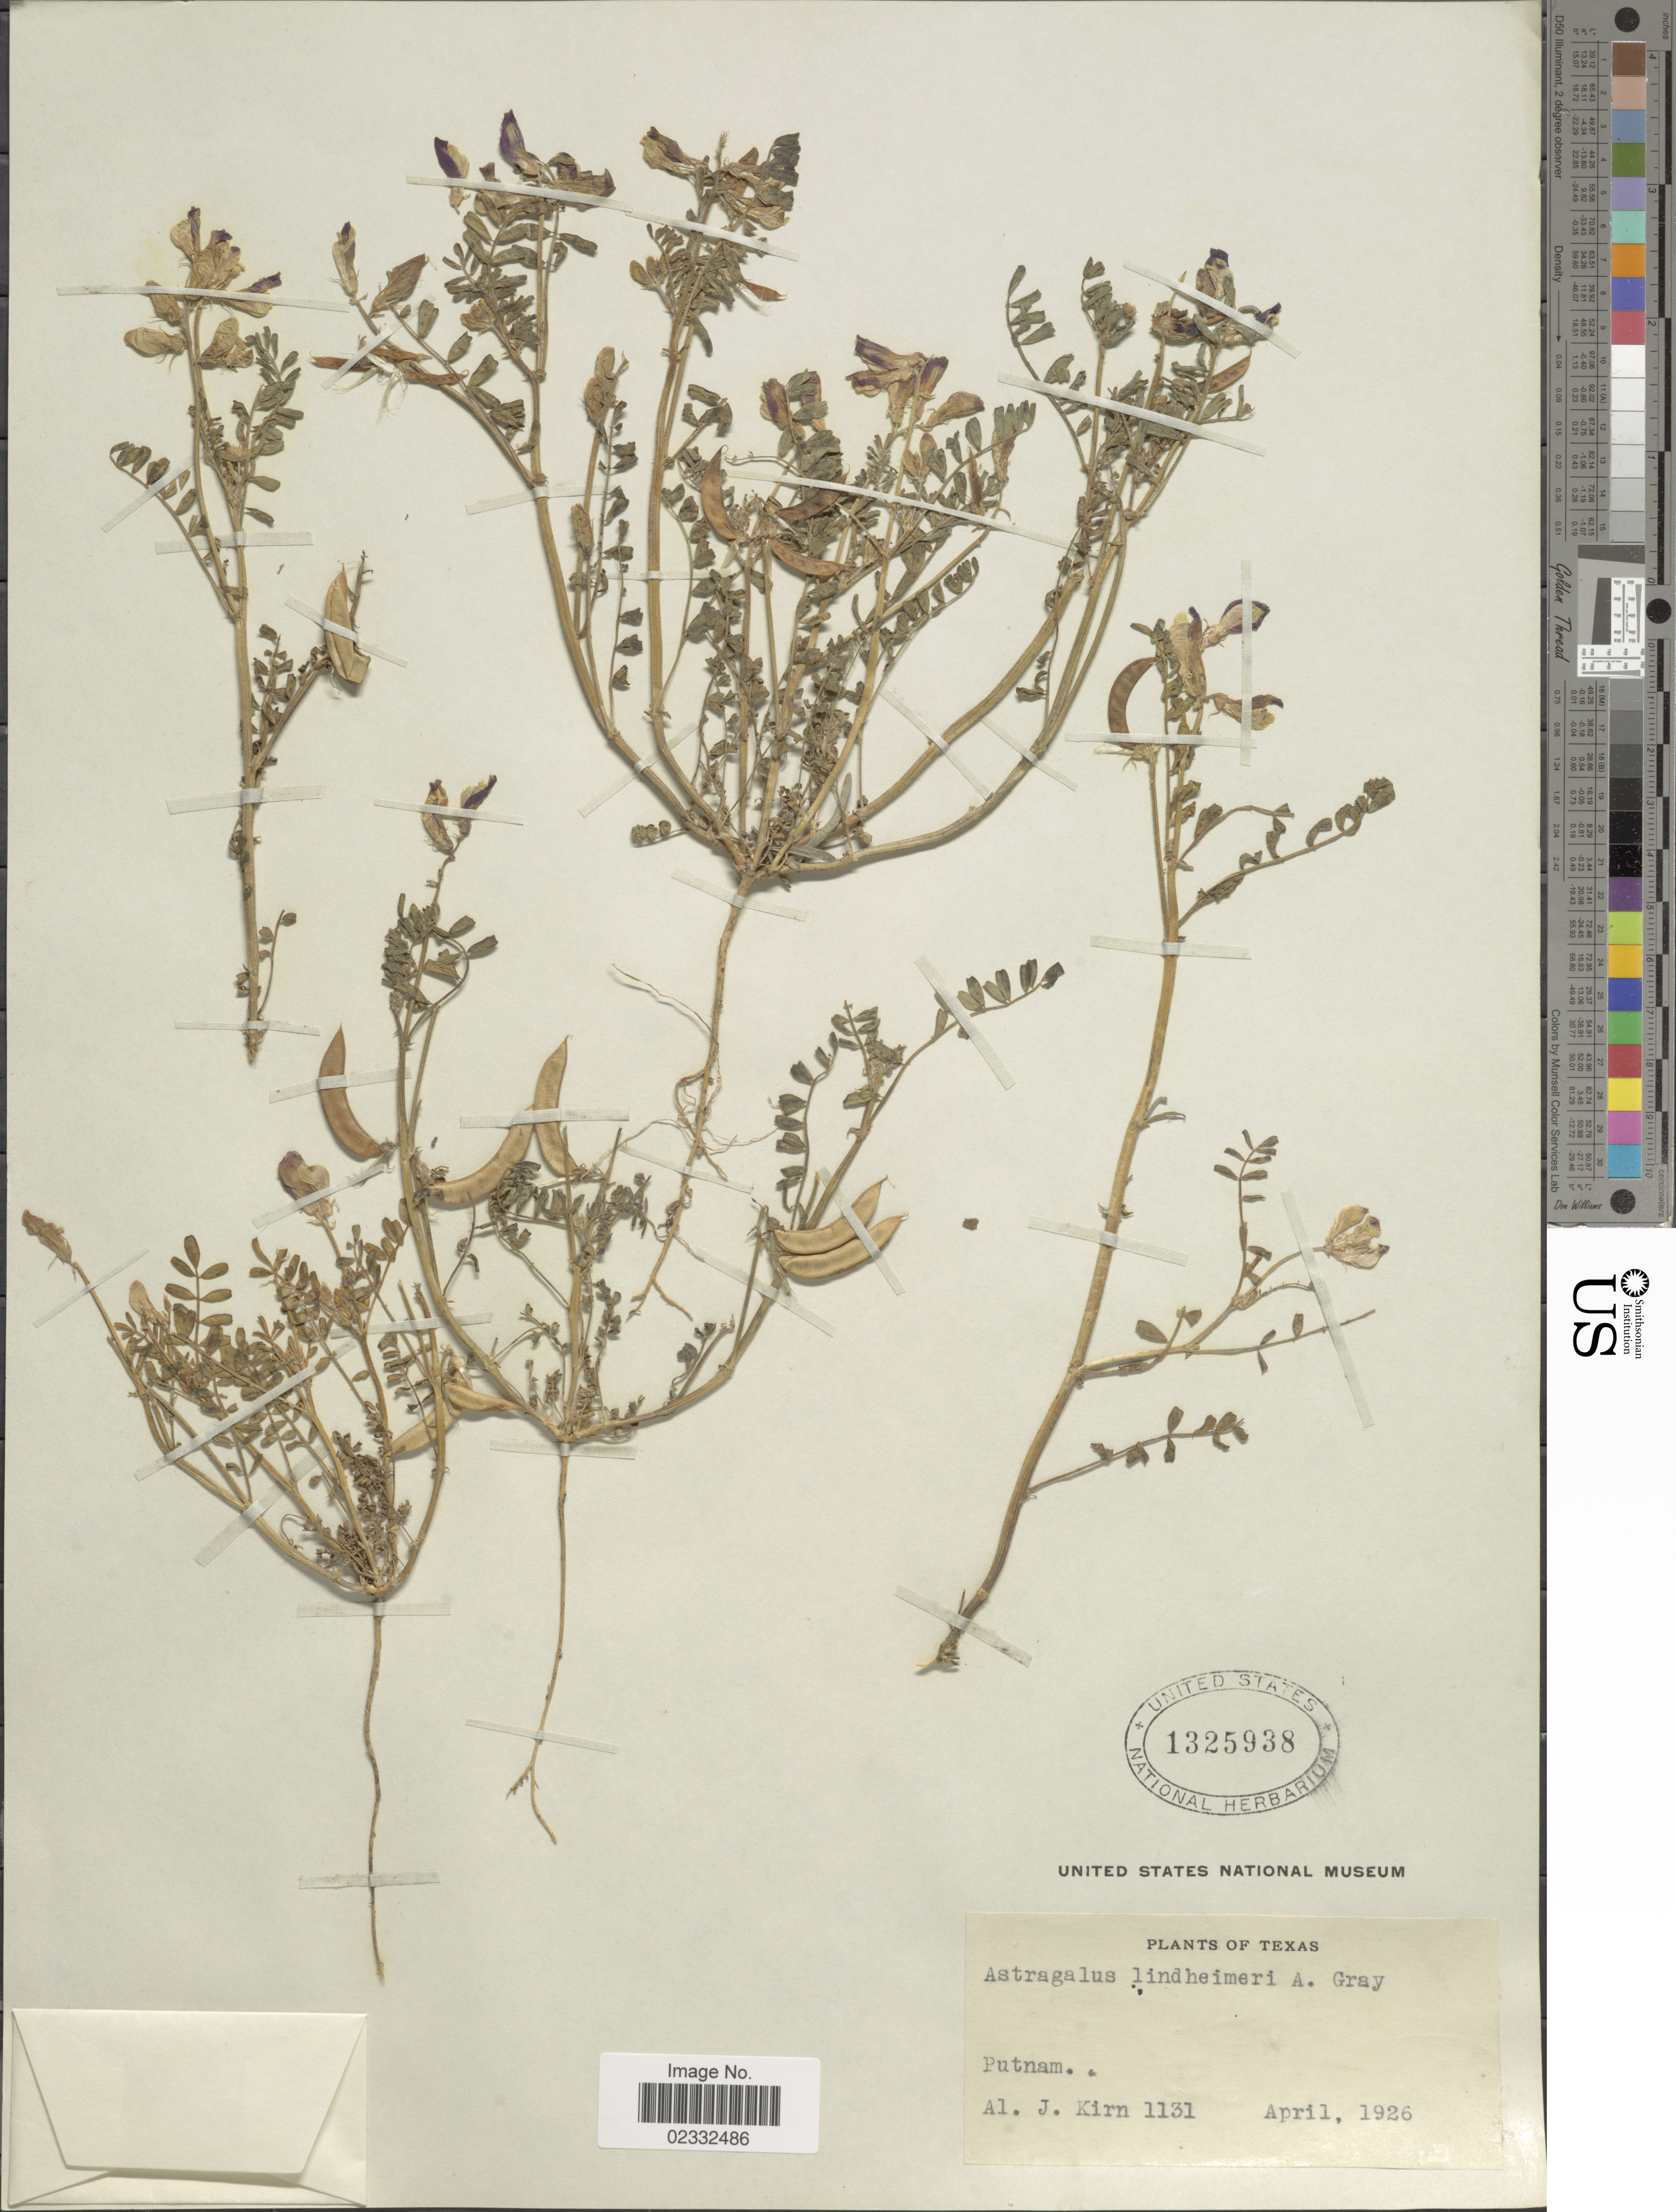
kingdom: Plantae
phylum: Tracheophyta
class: Magnoliopsida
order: Fabales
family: Fabaceae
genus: Astragalus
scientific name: Astragalus lindheimeri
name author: Engelm. ex A. Gray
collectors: A. Kirn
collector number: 1131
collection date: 1926-04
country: United States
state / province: Texas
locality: Putnam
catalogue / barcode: US 1325938